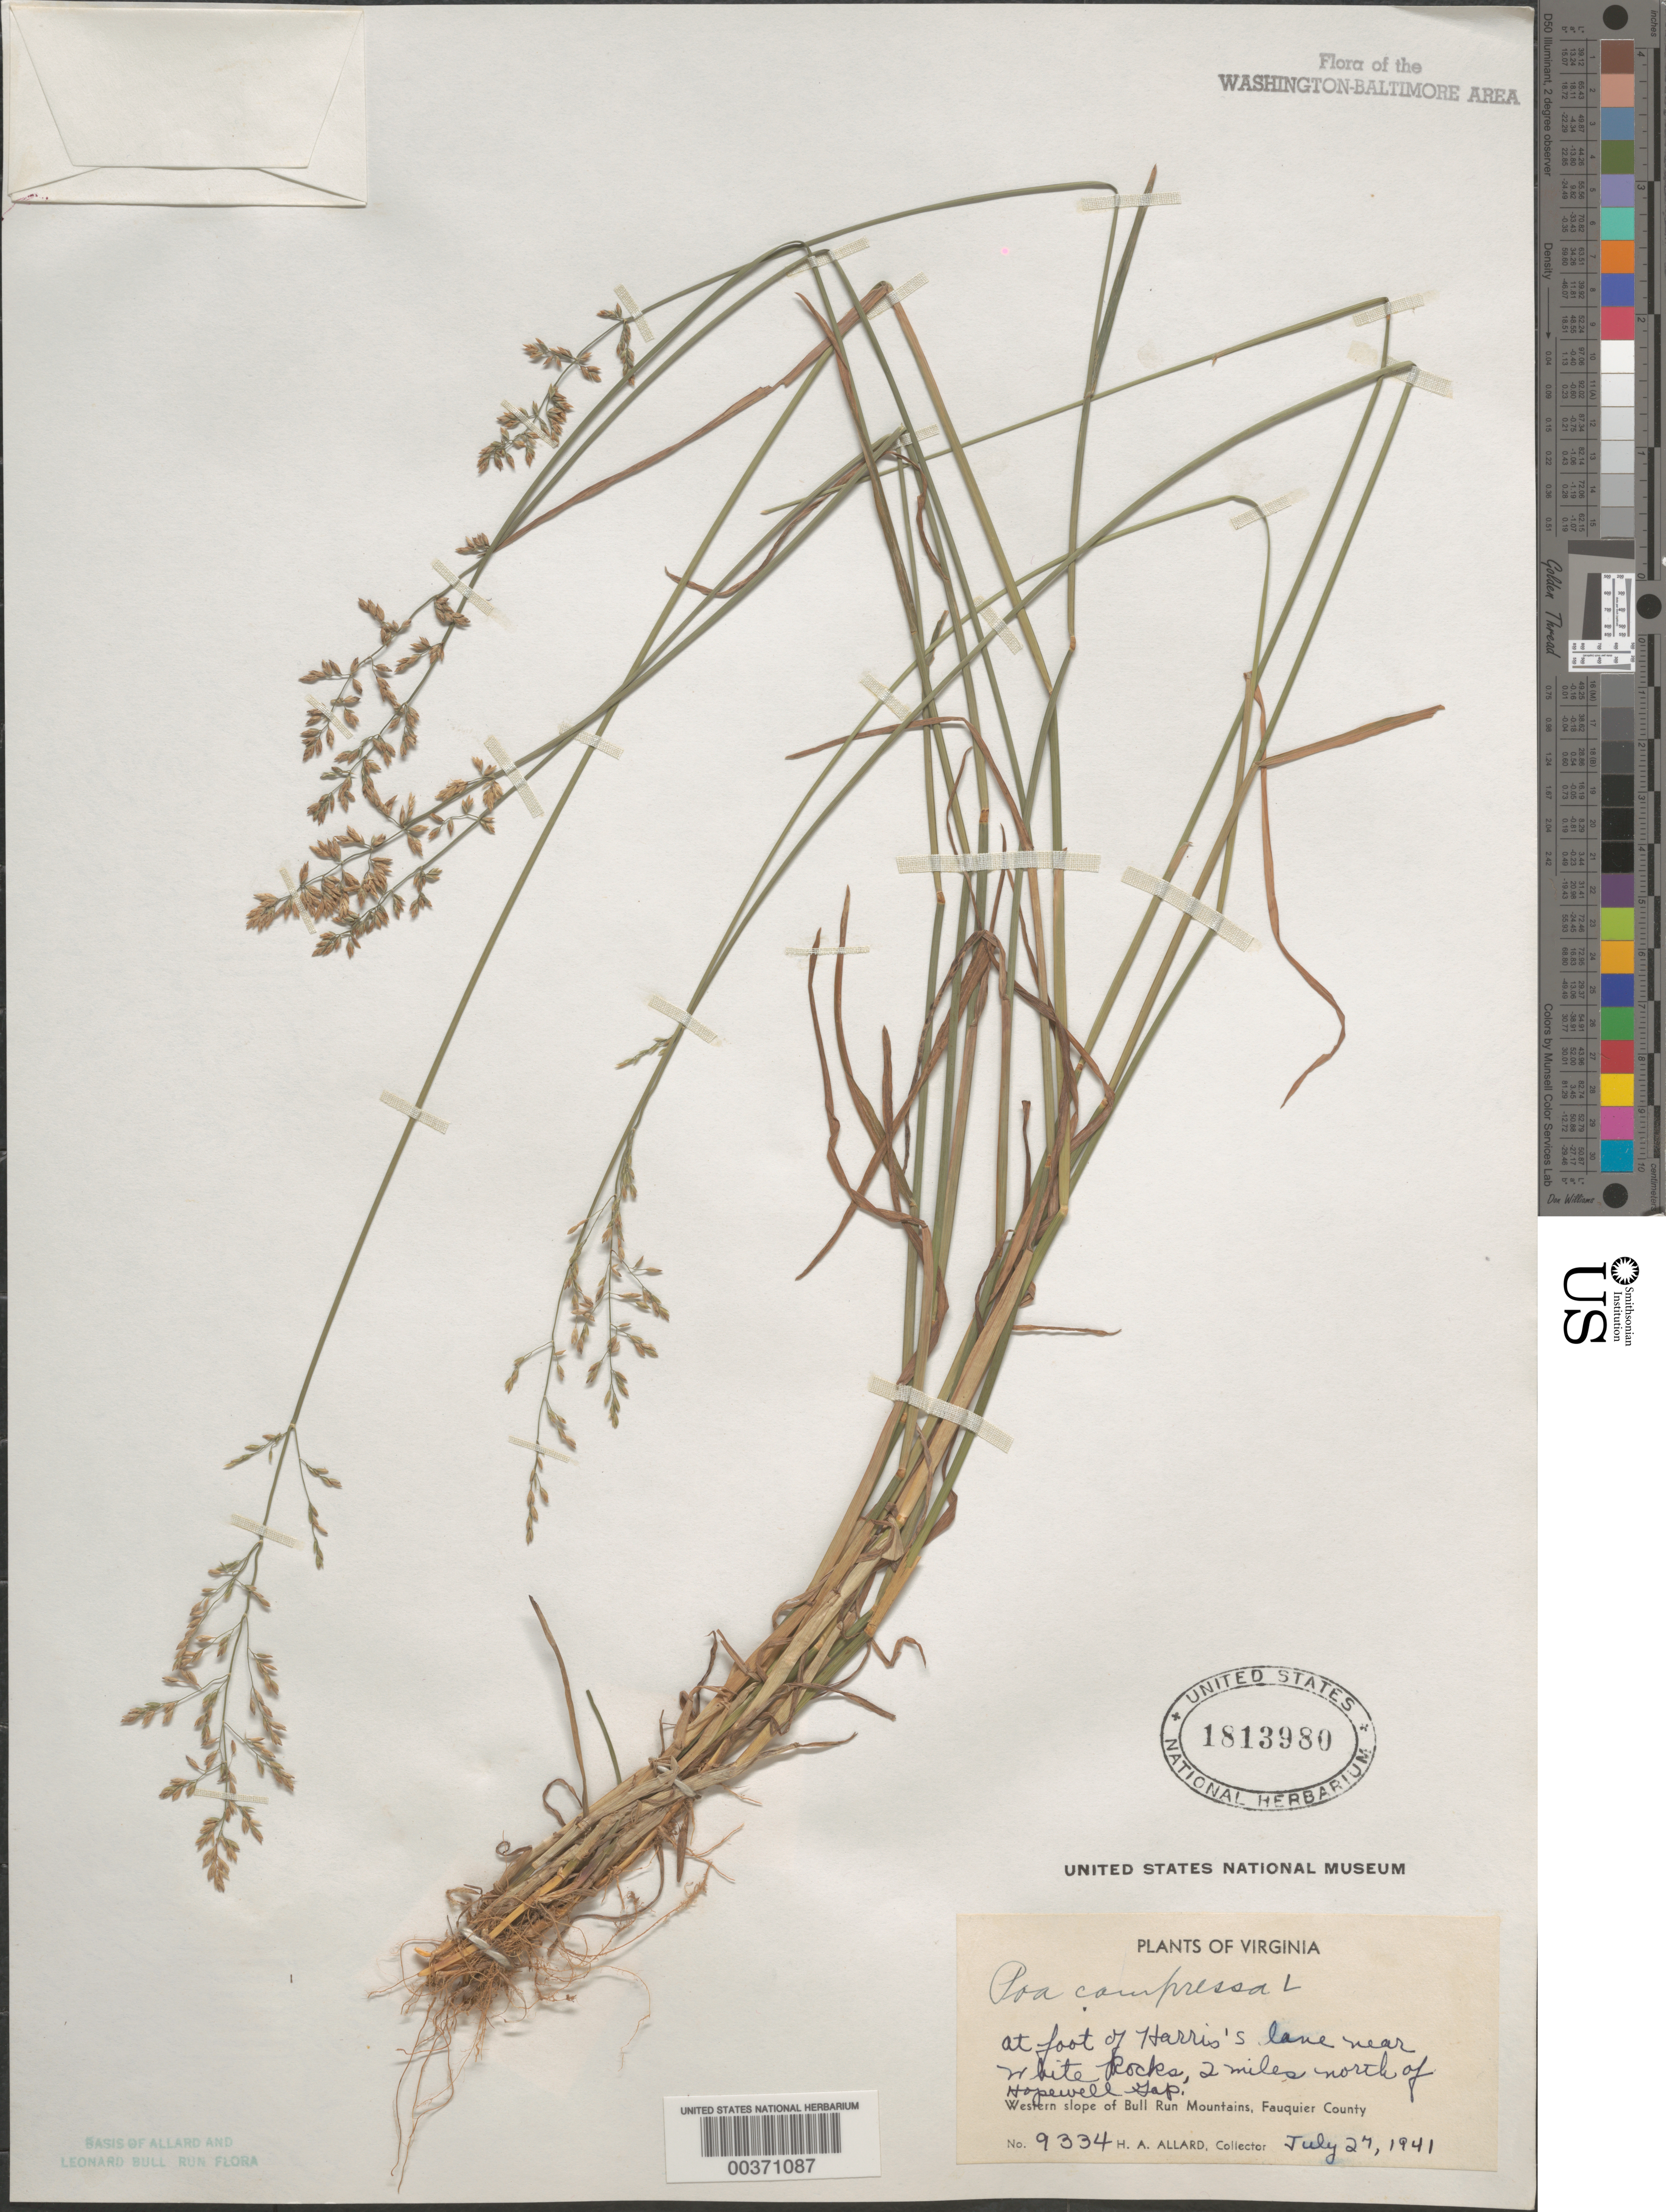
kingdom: Plantae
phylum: Tracheophyta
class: Liliopsida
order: Poales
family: Poaceae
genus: Poa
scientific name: Poa compressa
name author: L.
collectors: H. A. Allard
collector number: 9334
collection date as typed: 27 Jul 1941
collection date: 1941-07-27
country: United States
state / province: Virginia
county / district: Fauquier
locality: North of Hopewell Gap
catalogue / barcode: US 1813980